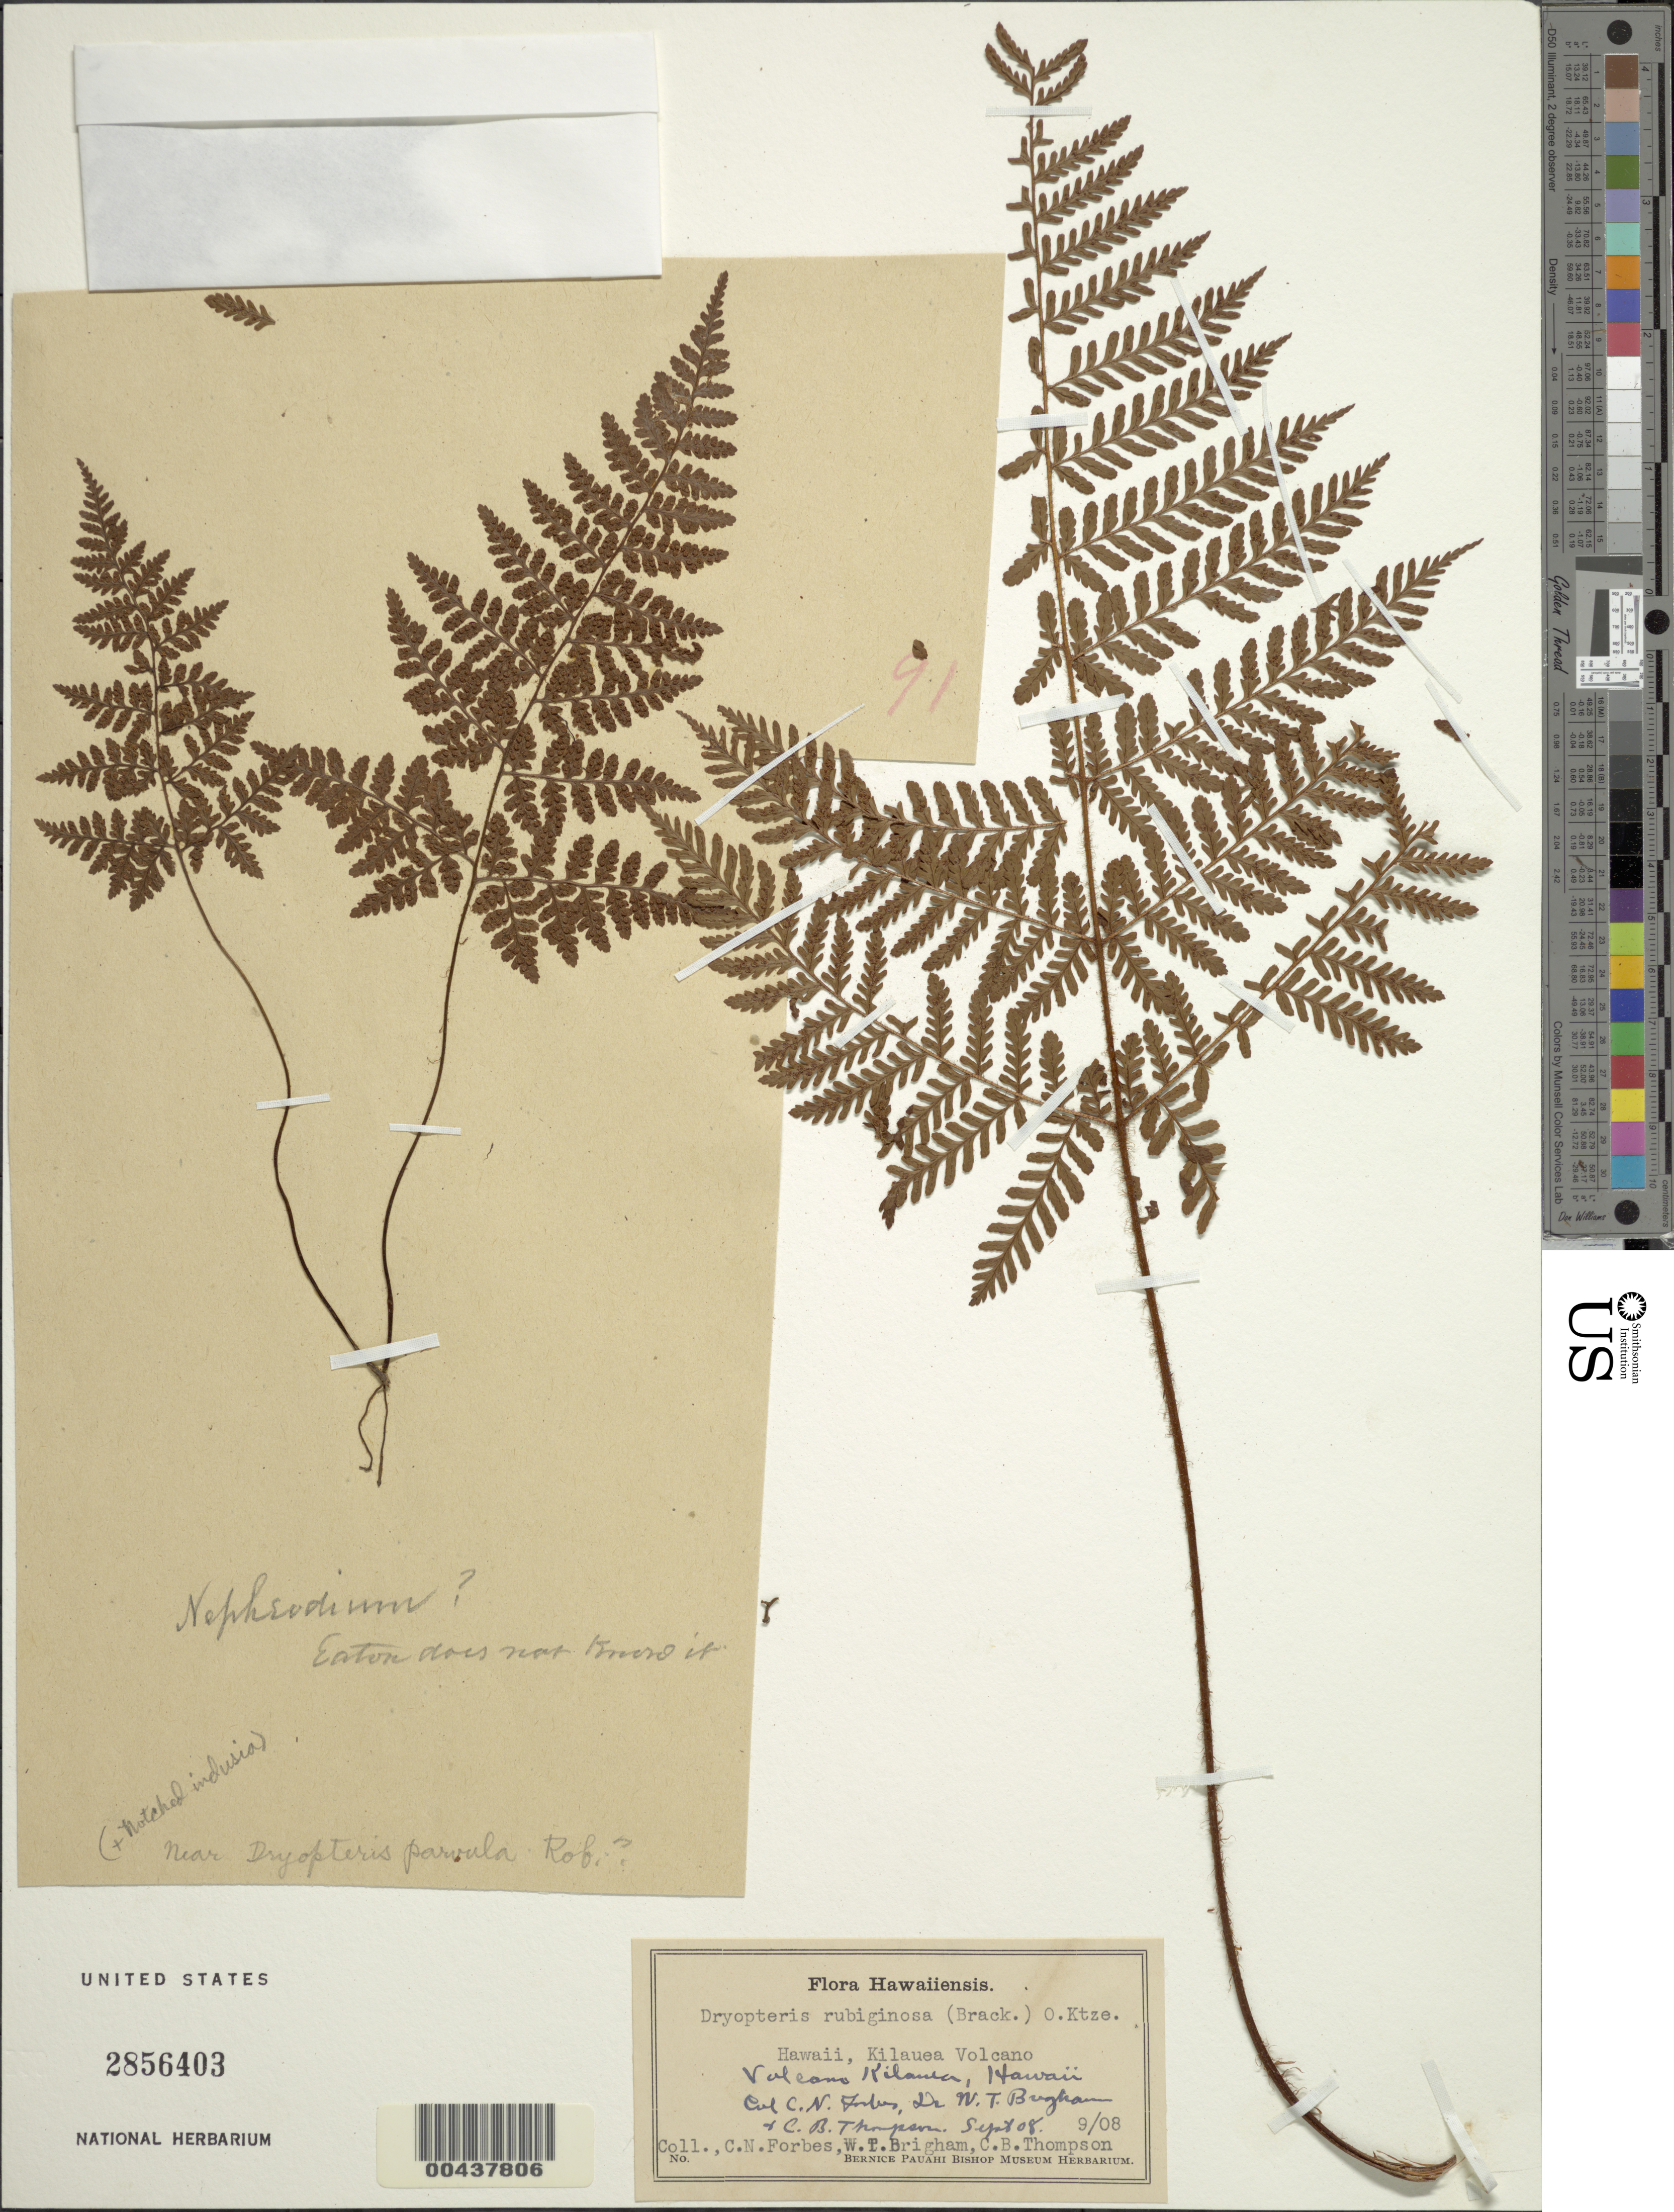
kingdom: Plantae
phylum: Tracheophyta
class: Polypodiopsida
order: Polypodiales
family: Dryopteridaceae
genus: Dryopteris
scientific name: Dryopteris rubiginosa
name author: (Brack.) Kuntze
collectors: C. N. Forbes, W. T. Brigham & C. B. Thompson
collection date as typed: Sep 1908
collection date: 1908-09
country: United States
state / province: Hawaii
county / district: Hawaii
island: Hawaii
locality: Kilauea Volcano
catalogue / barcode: US 2856403